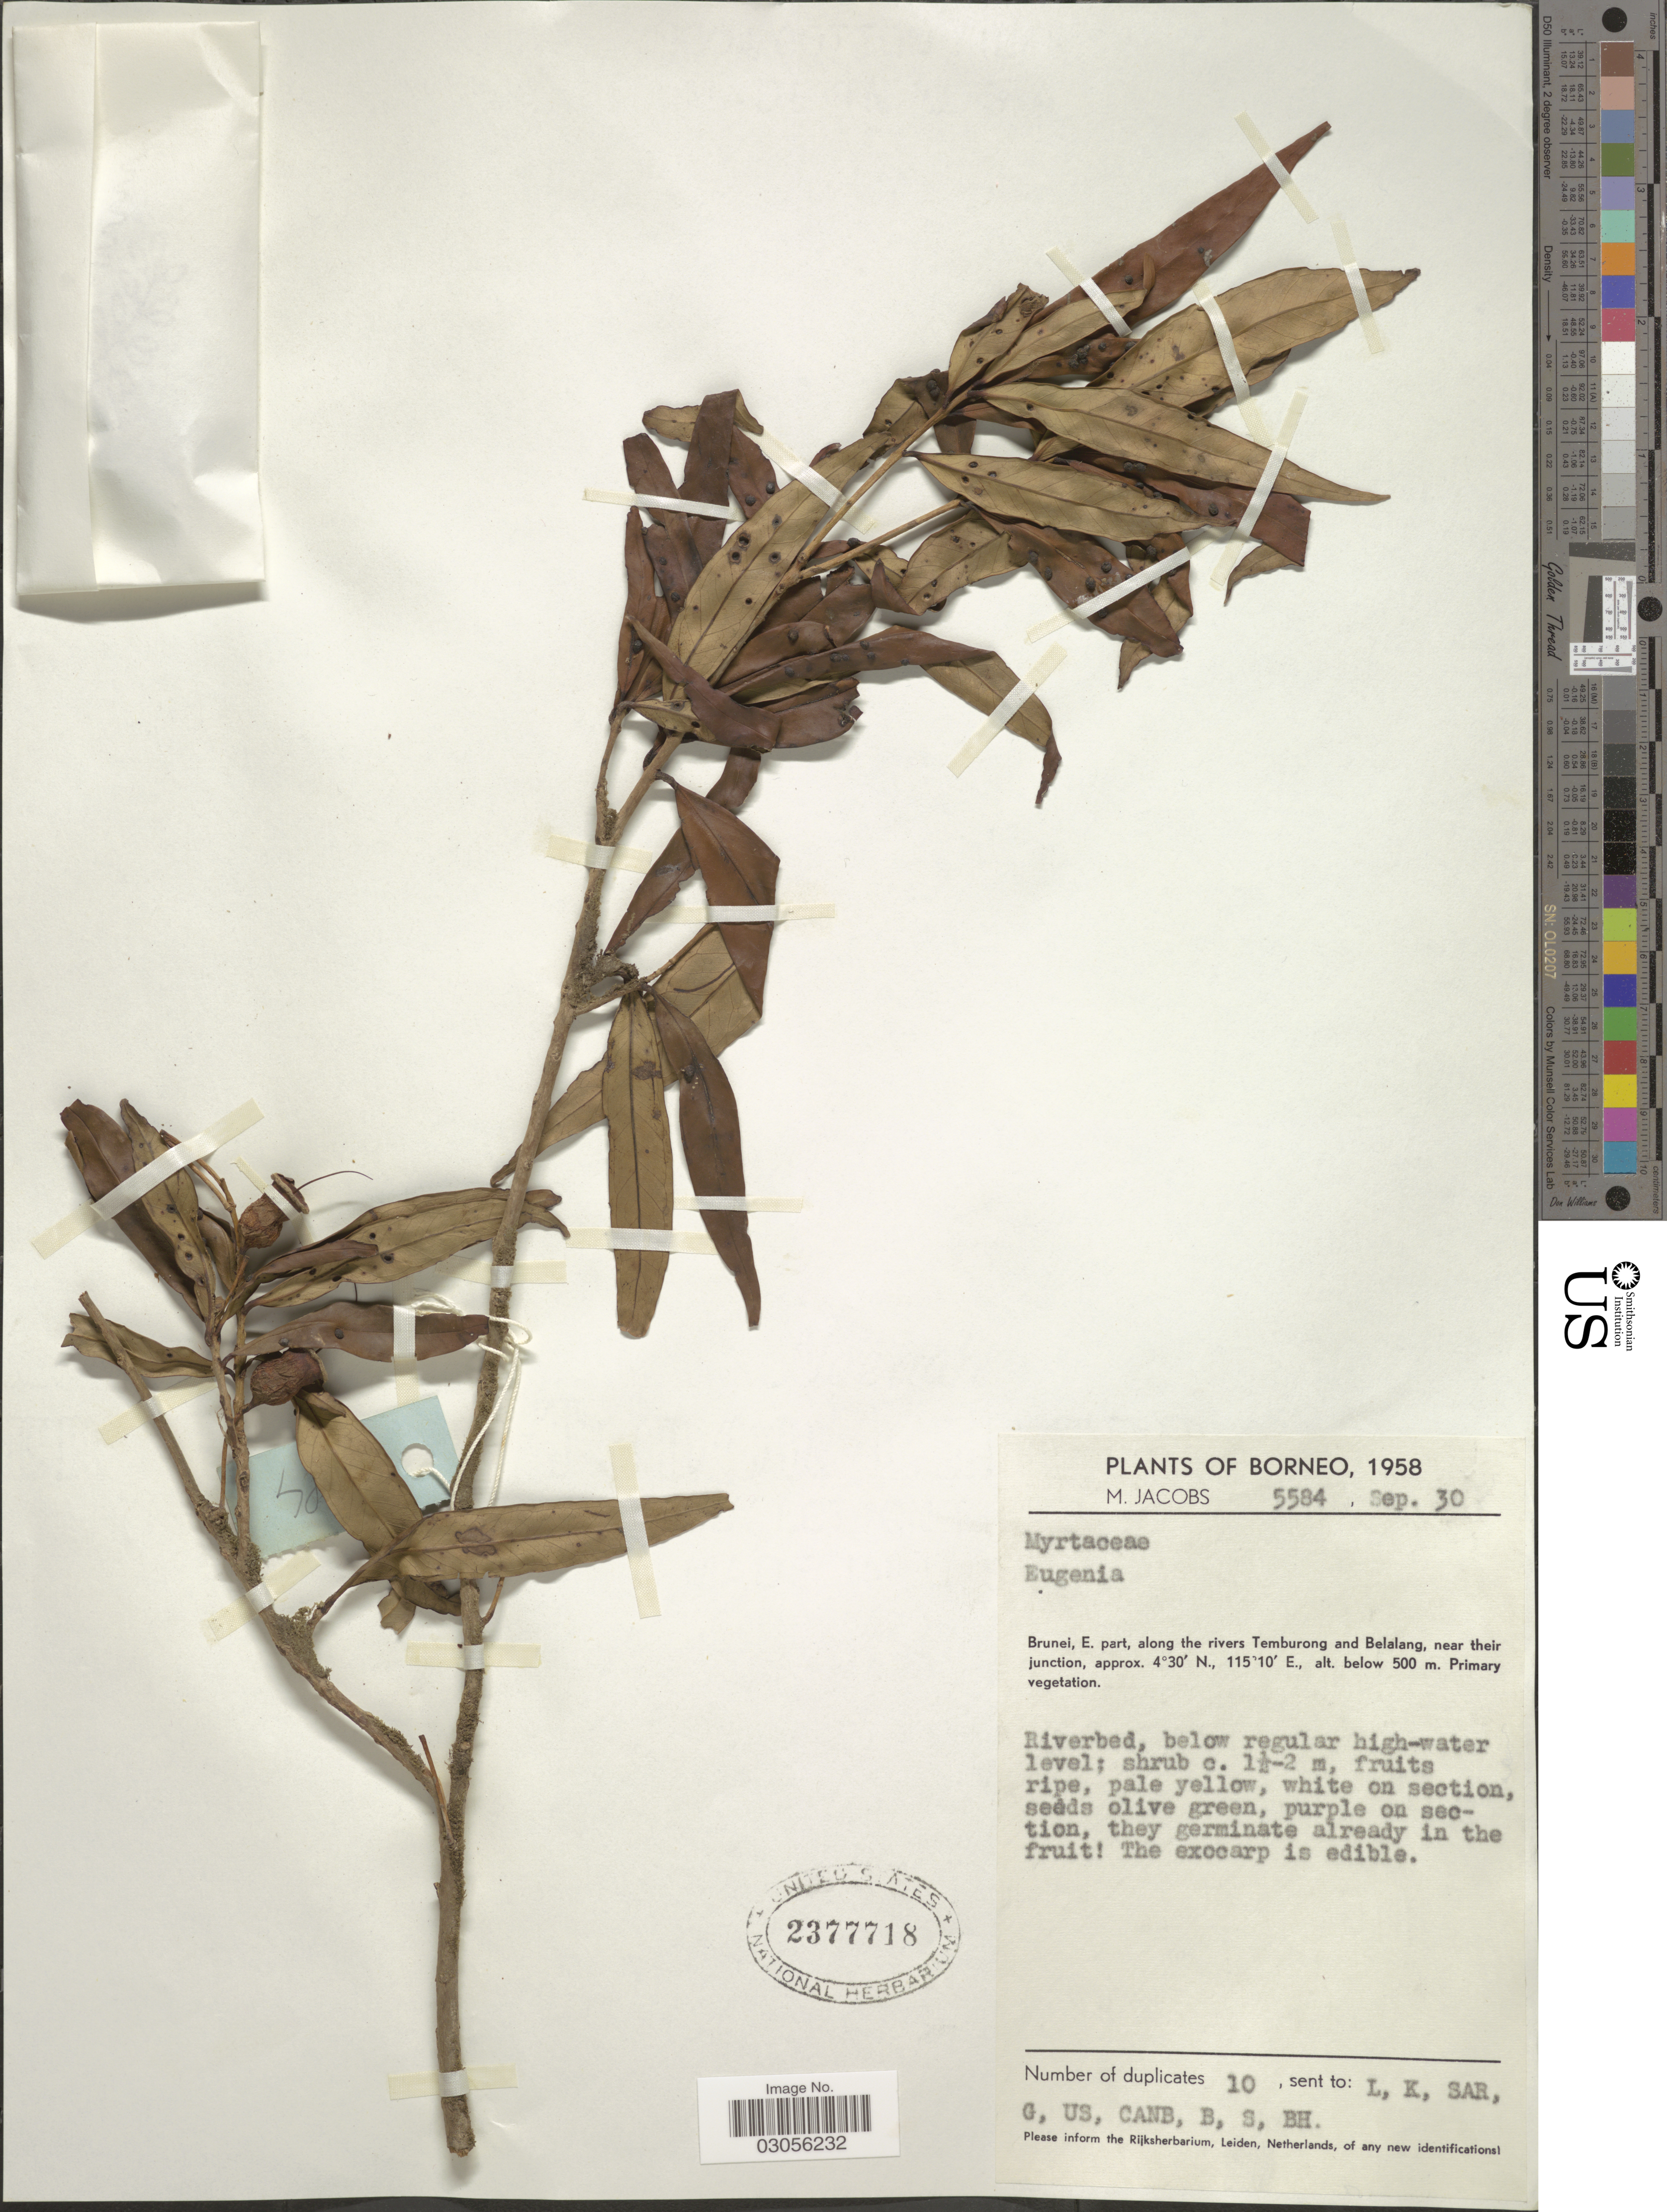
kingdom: Plantae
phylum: Tracheophyta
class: Magnoliopsida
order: Myrtales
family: Myrtaceae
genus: Syzygium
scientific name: Syzygium medium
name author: (Korth.) Merr. & L.M. Perry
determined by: Meijer, W.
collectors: M. Jacobs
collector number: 5584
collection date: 1958-09-30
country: Brunei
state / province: Brunei and Muara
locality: Borneo. Brunei, E. part, along the rivers Temburong and Belalang, near their junction.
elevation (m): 500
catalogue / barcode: US 2377718